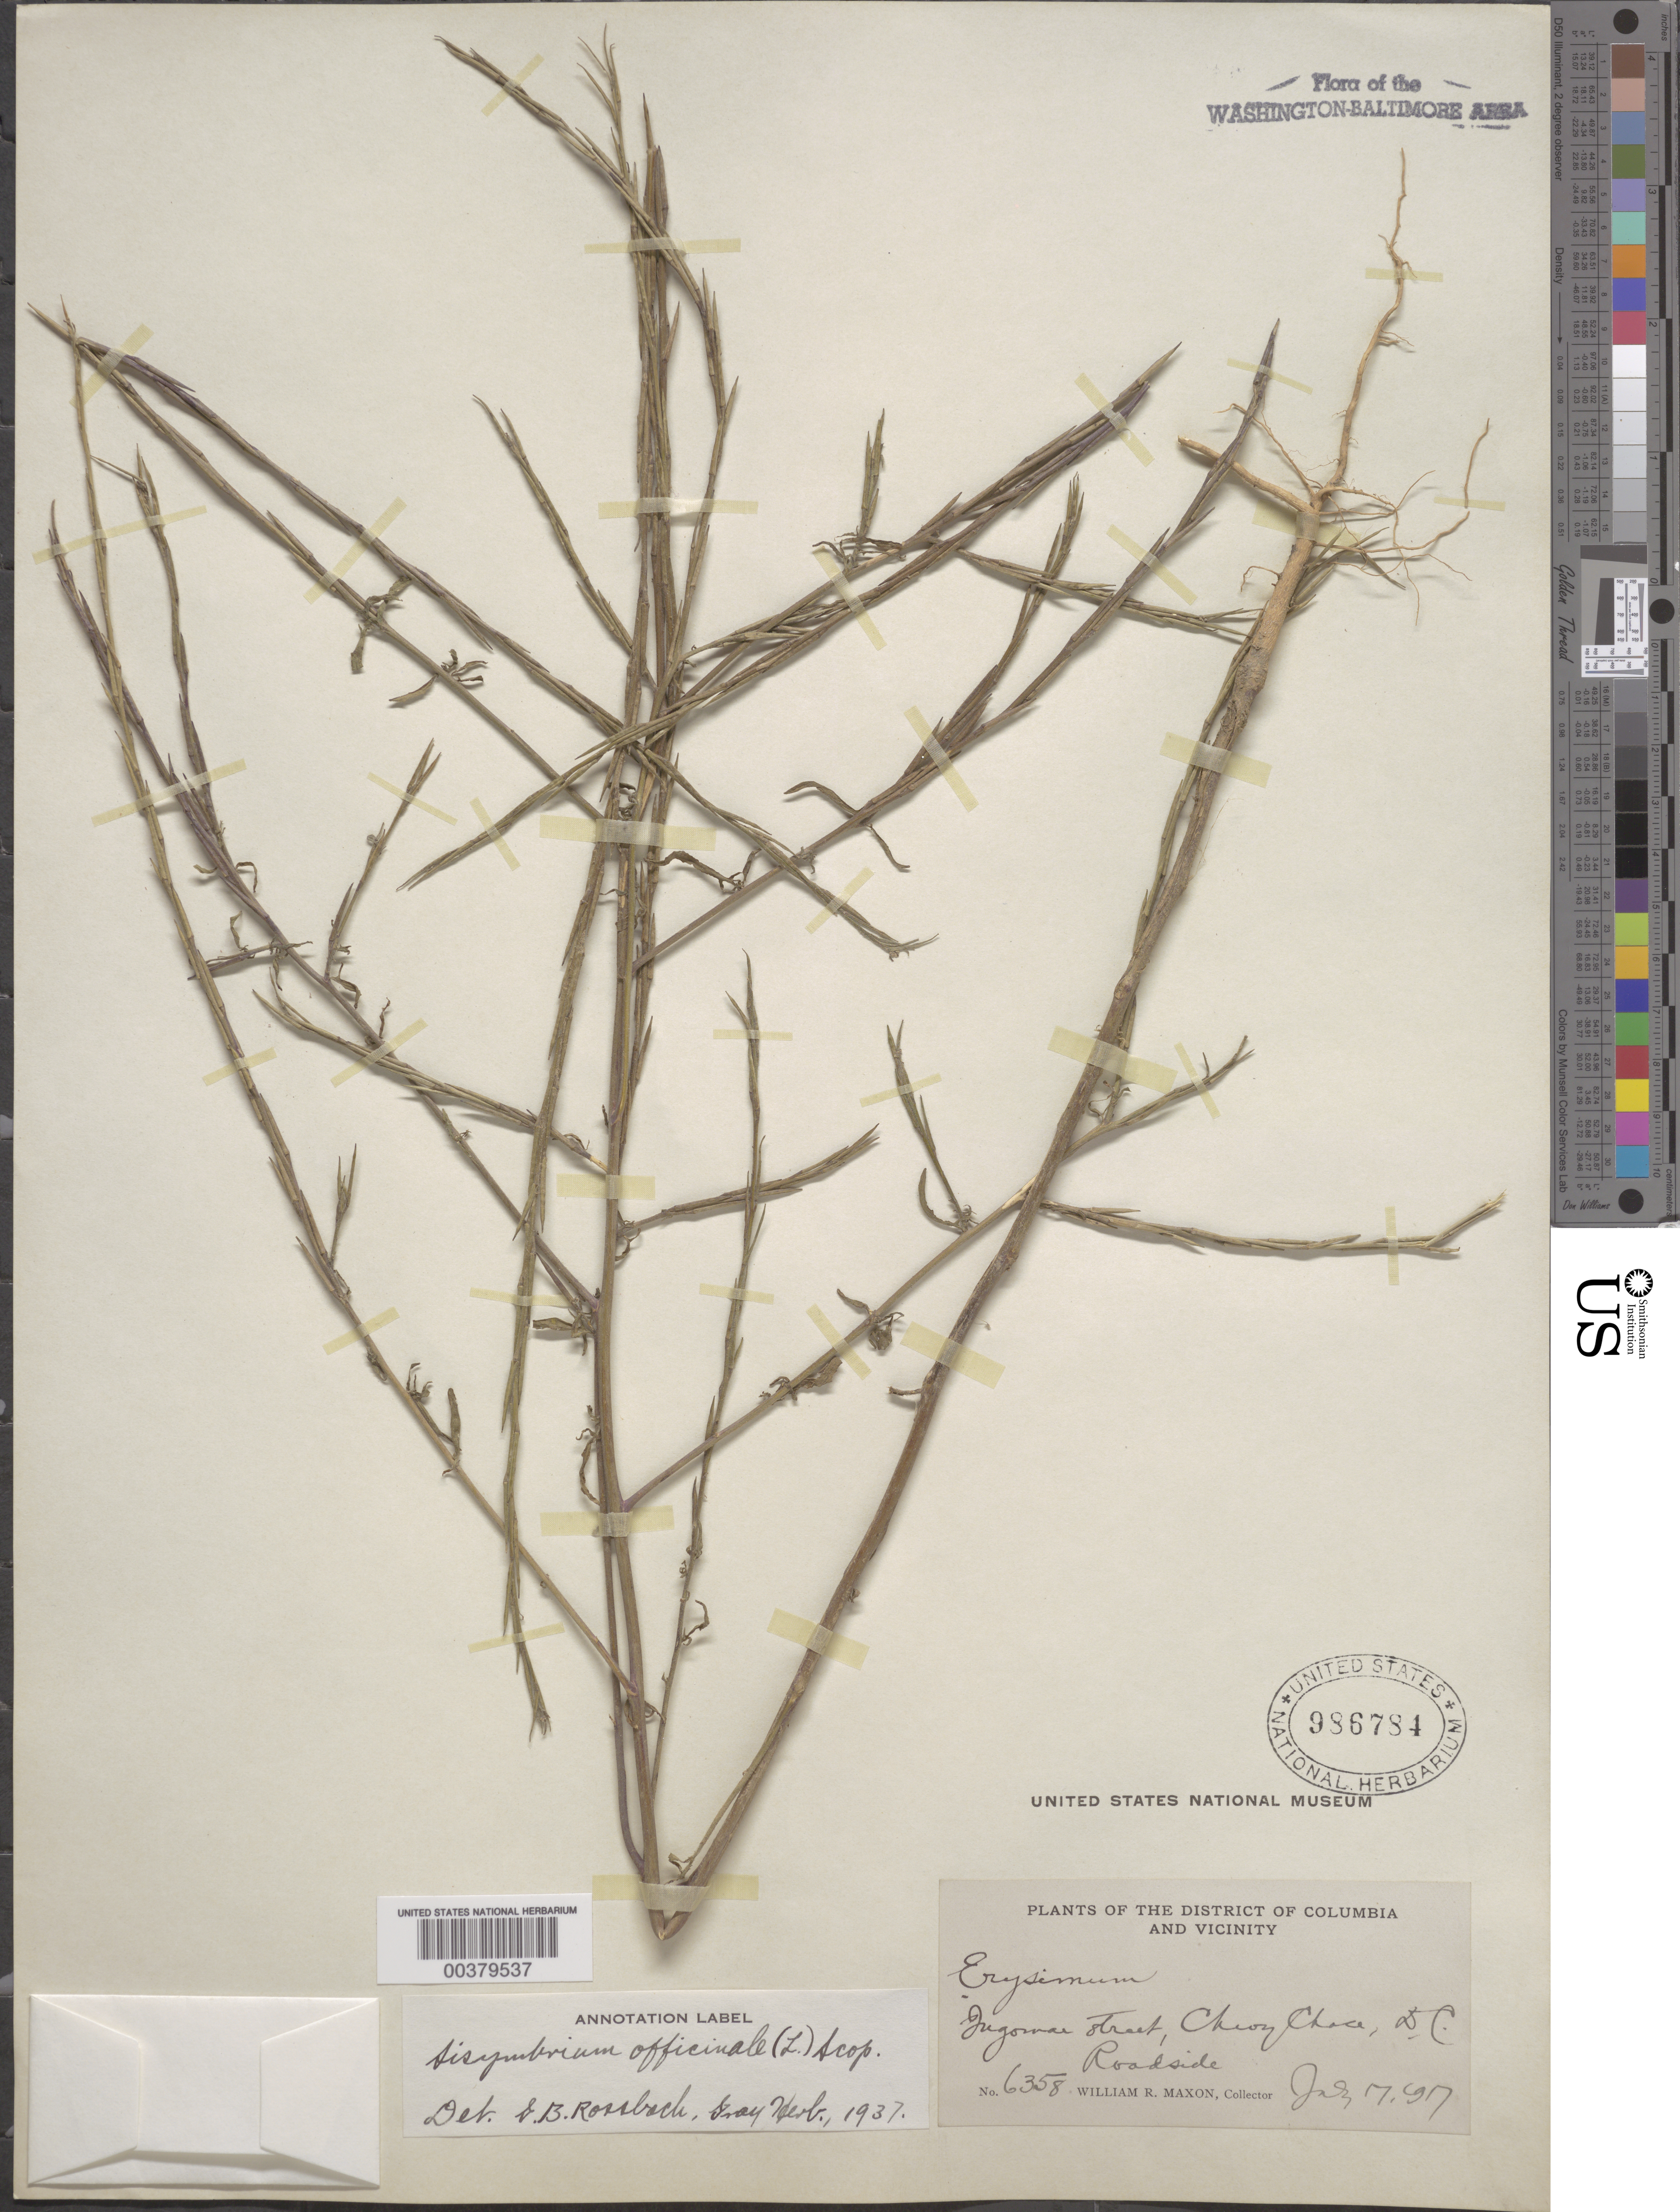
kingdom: Plantae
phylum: Tracheophyta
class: Magnoliopsida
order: Brassicales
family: Brassicaceae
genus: Sisymbrium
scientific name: Sisymbrium officinale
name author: (L.) Scop.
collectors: W. R. Maxon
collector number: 6358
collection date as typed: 17 Jul 1917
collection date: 1917-07-17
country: United States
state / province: District of Columbia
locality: Chevy Chase, Ingomar Street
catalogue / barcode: US 986784